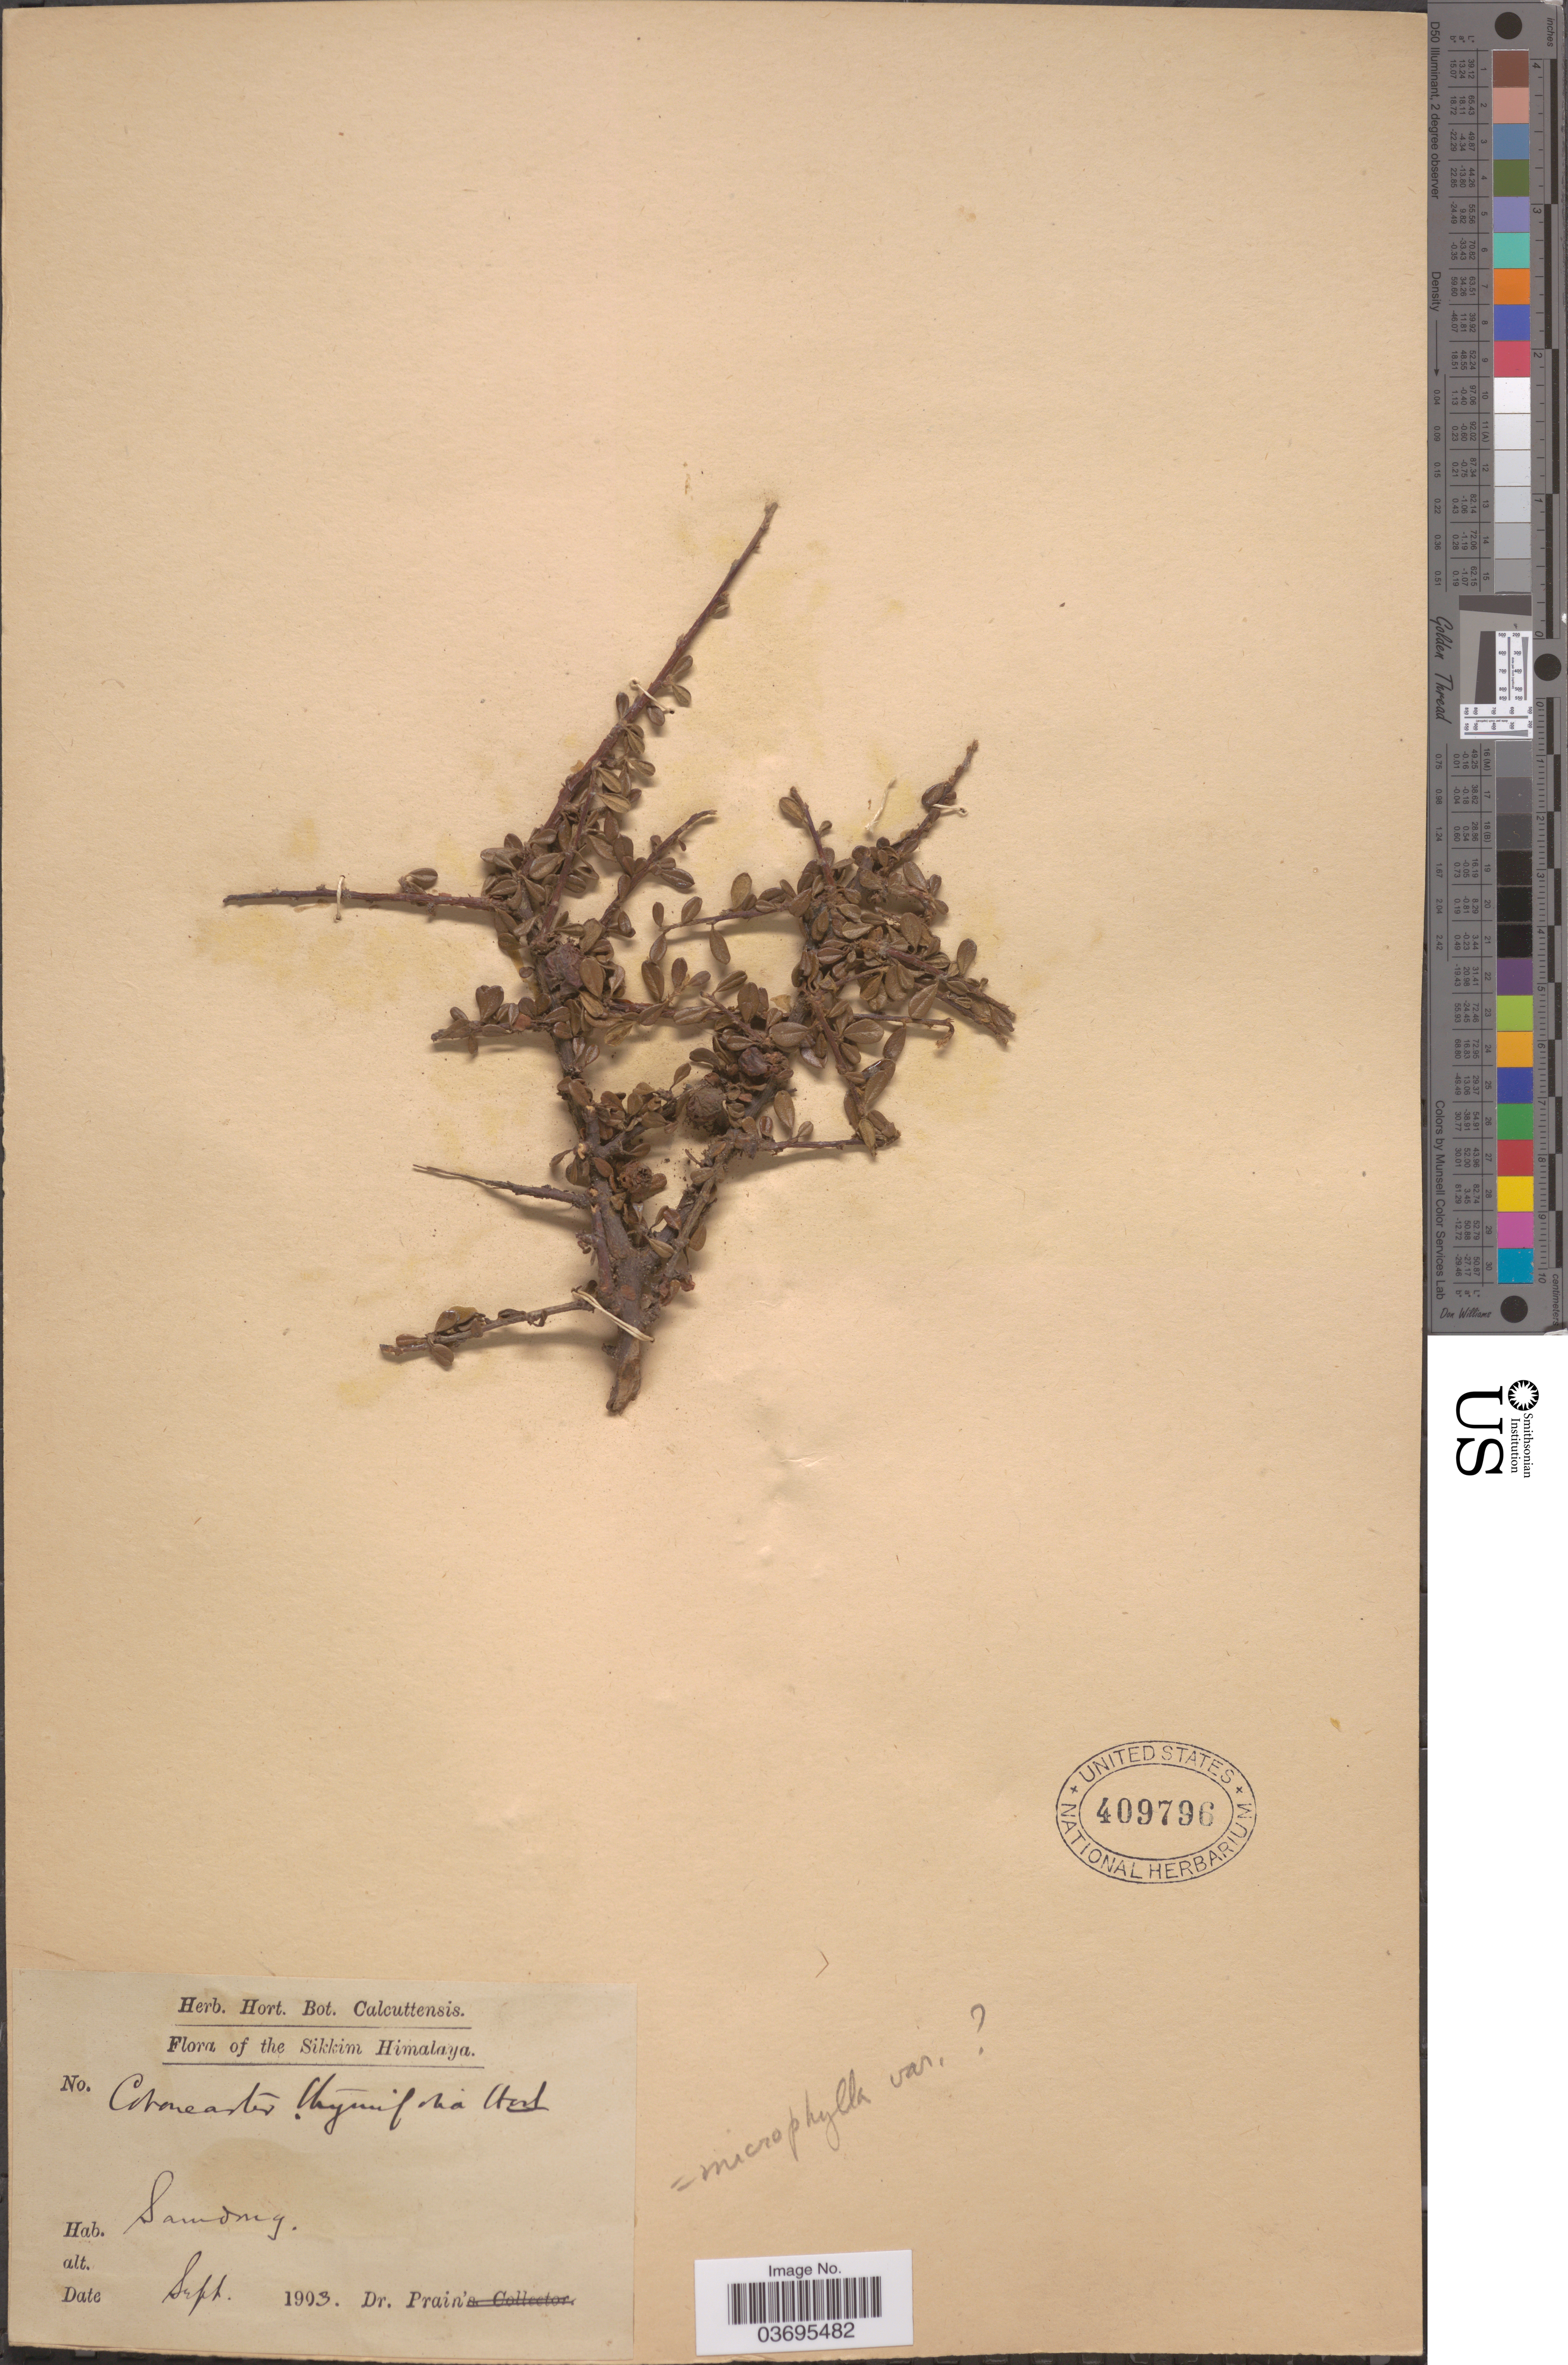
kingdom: Plantae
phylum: Tracheophyta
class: Magnoliopsida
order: Rosales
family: Rosaceae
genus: Cotoneaster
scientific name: Cotoneaster microphyllus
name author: Wall ex Lindl.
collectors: -- Prain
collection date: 1903-09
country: India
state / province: Sikkim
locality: The Sikkim Himalaya. Samdong.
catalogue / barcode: US 409796